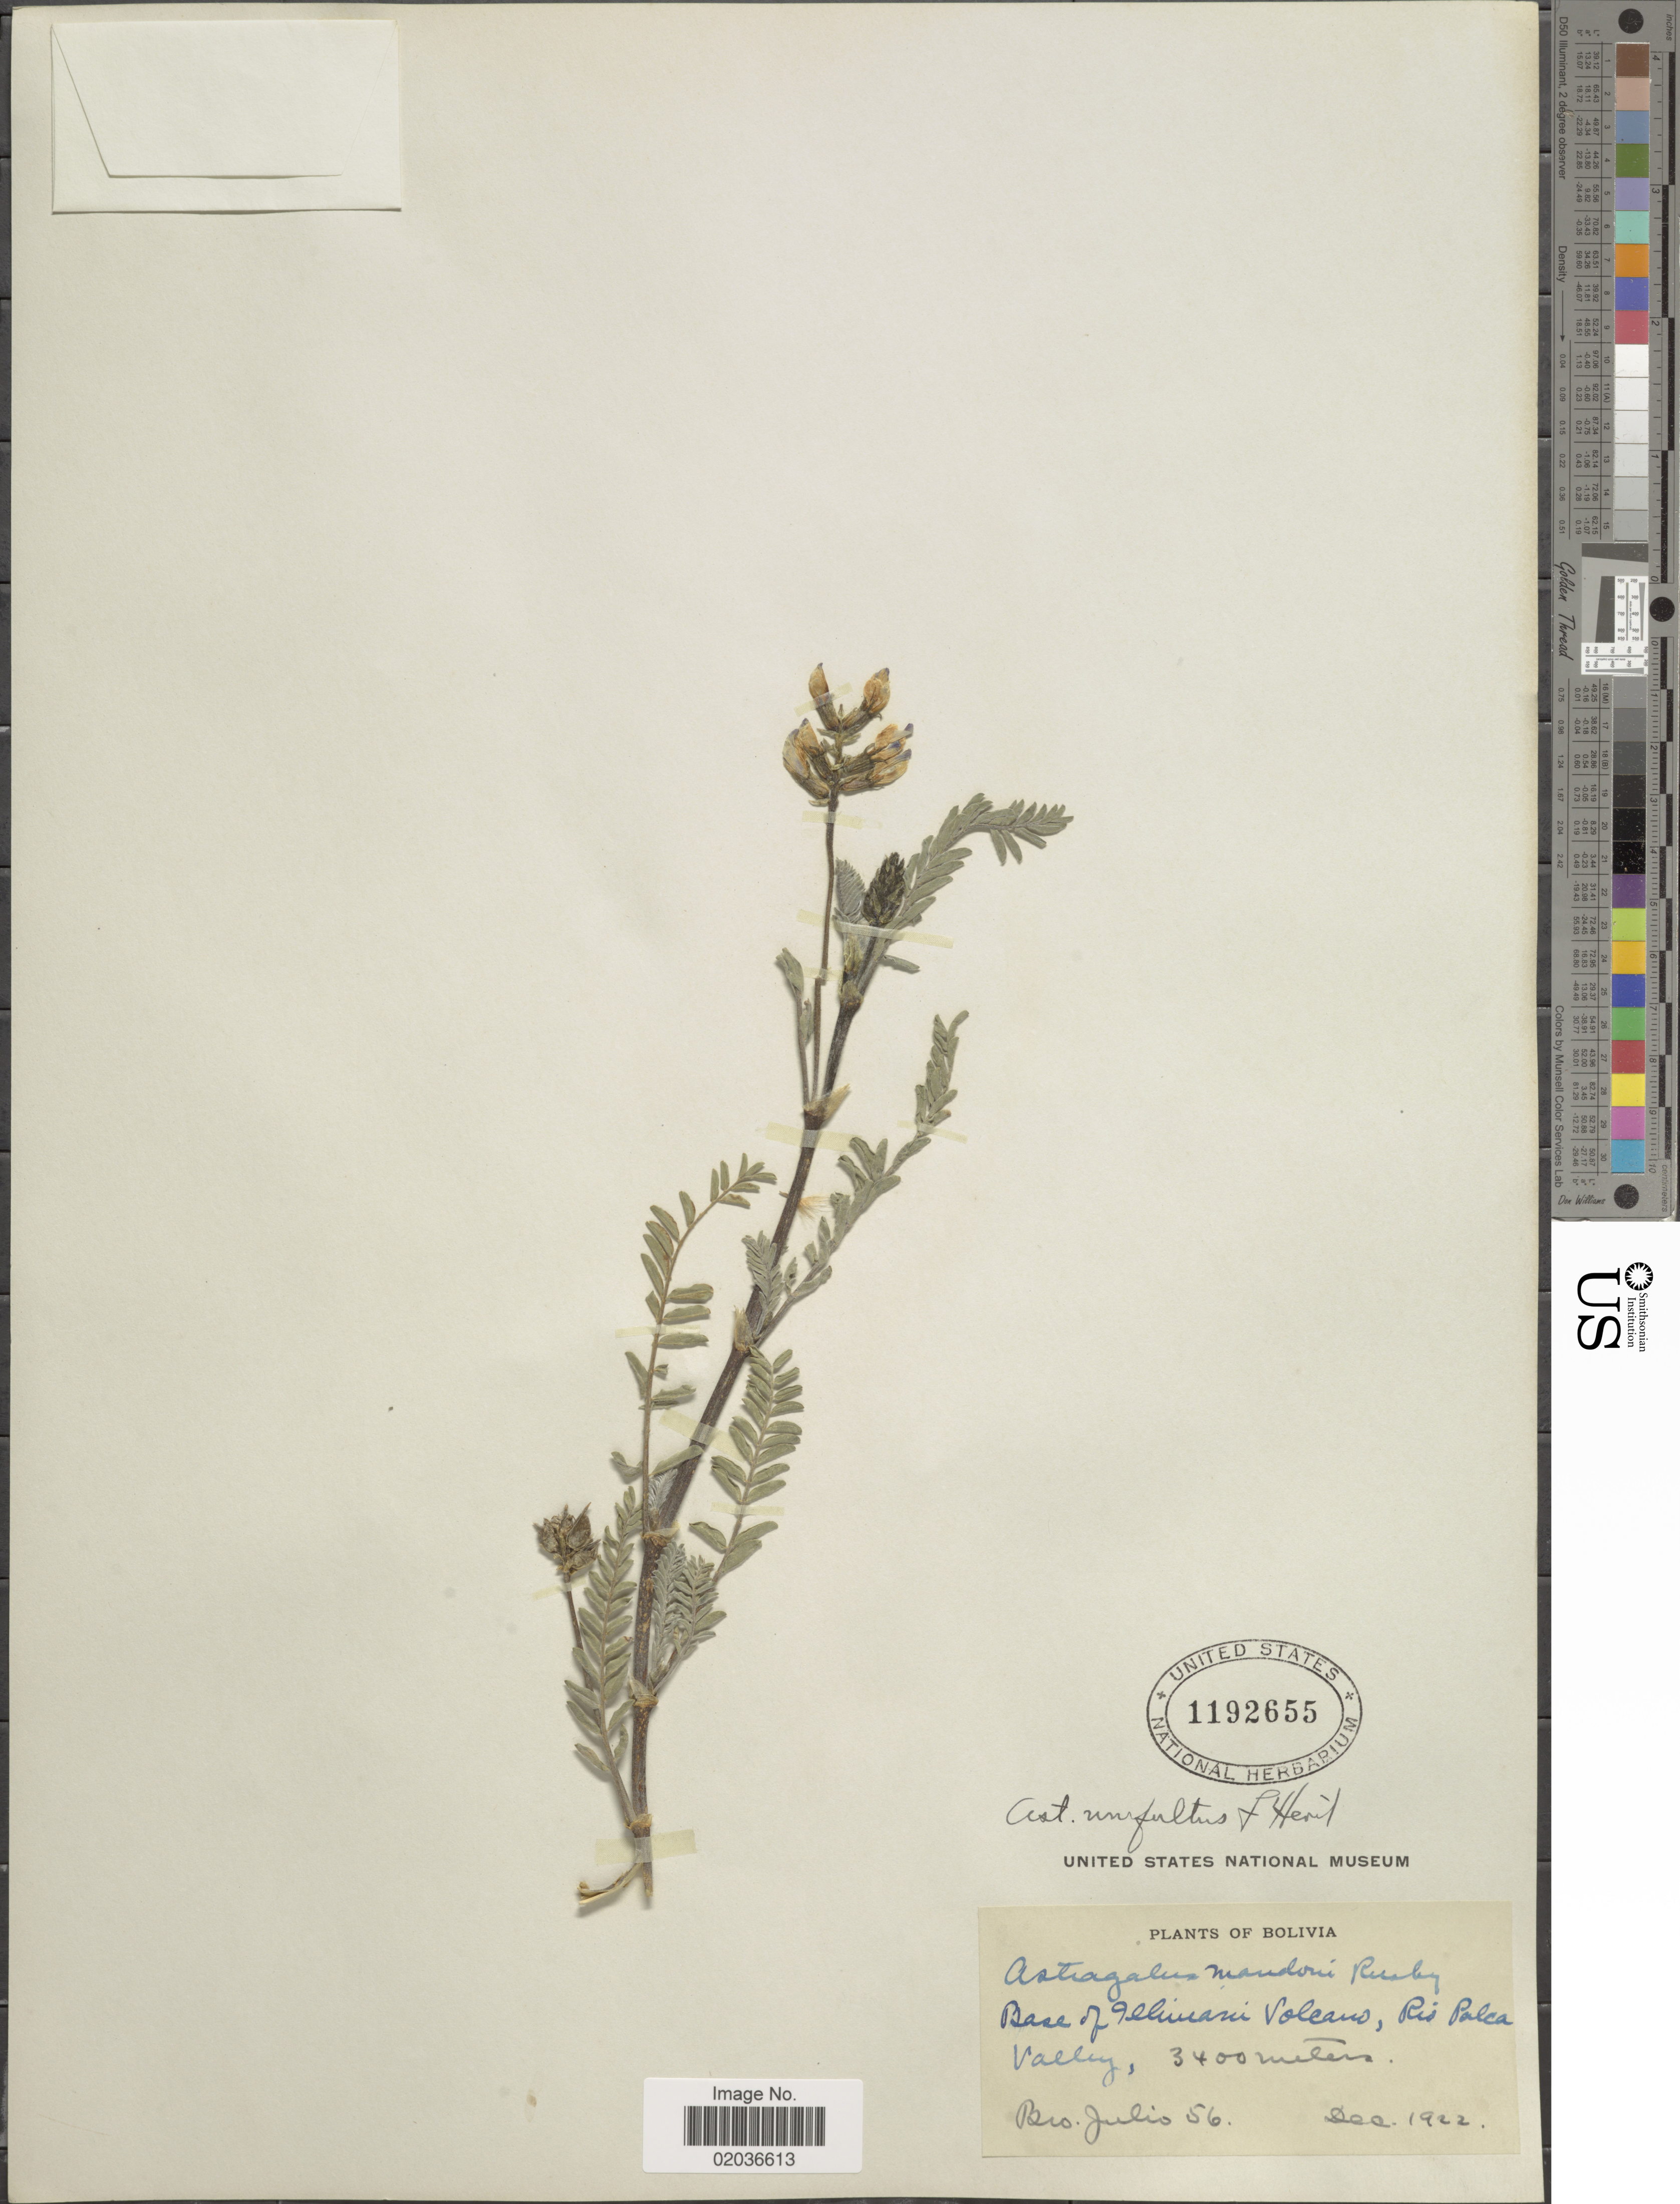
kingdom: Plantae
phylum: Tracheophyta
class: Magnoliopsida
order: Fabales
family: Fabaceae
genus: Astragalus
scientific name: Astragalus garbancillo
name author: Cav.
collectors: Bro. Julio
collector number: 56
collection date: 1922-12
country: Bolivia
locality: Base of Illimani Volcano, Rio Palca Valley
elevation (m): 3400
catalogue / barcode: US 1192655